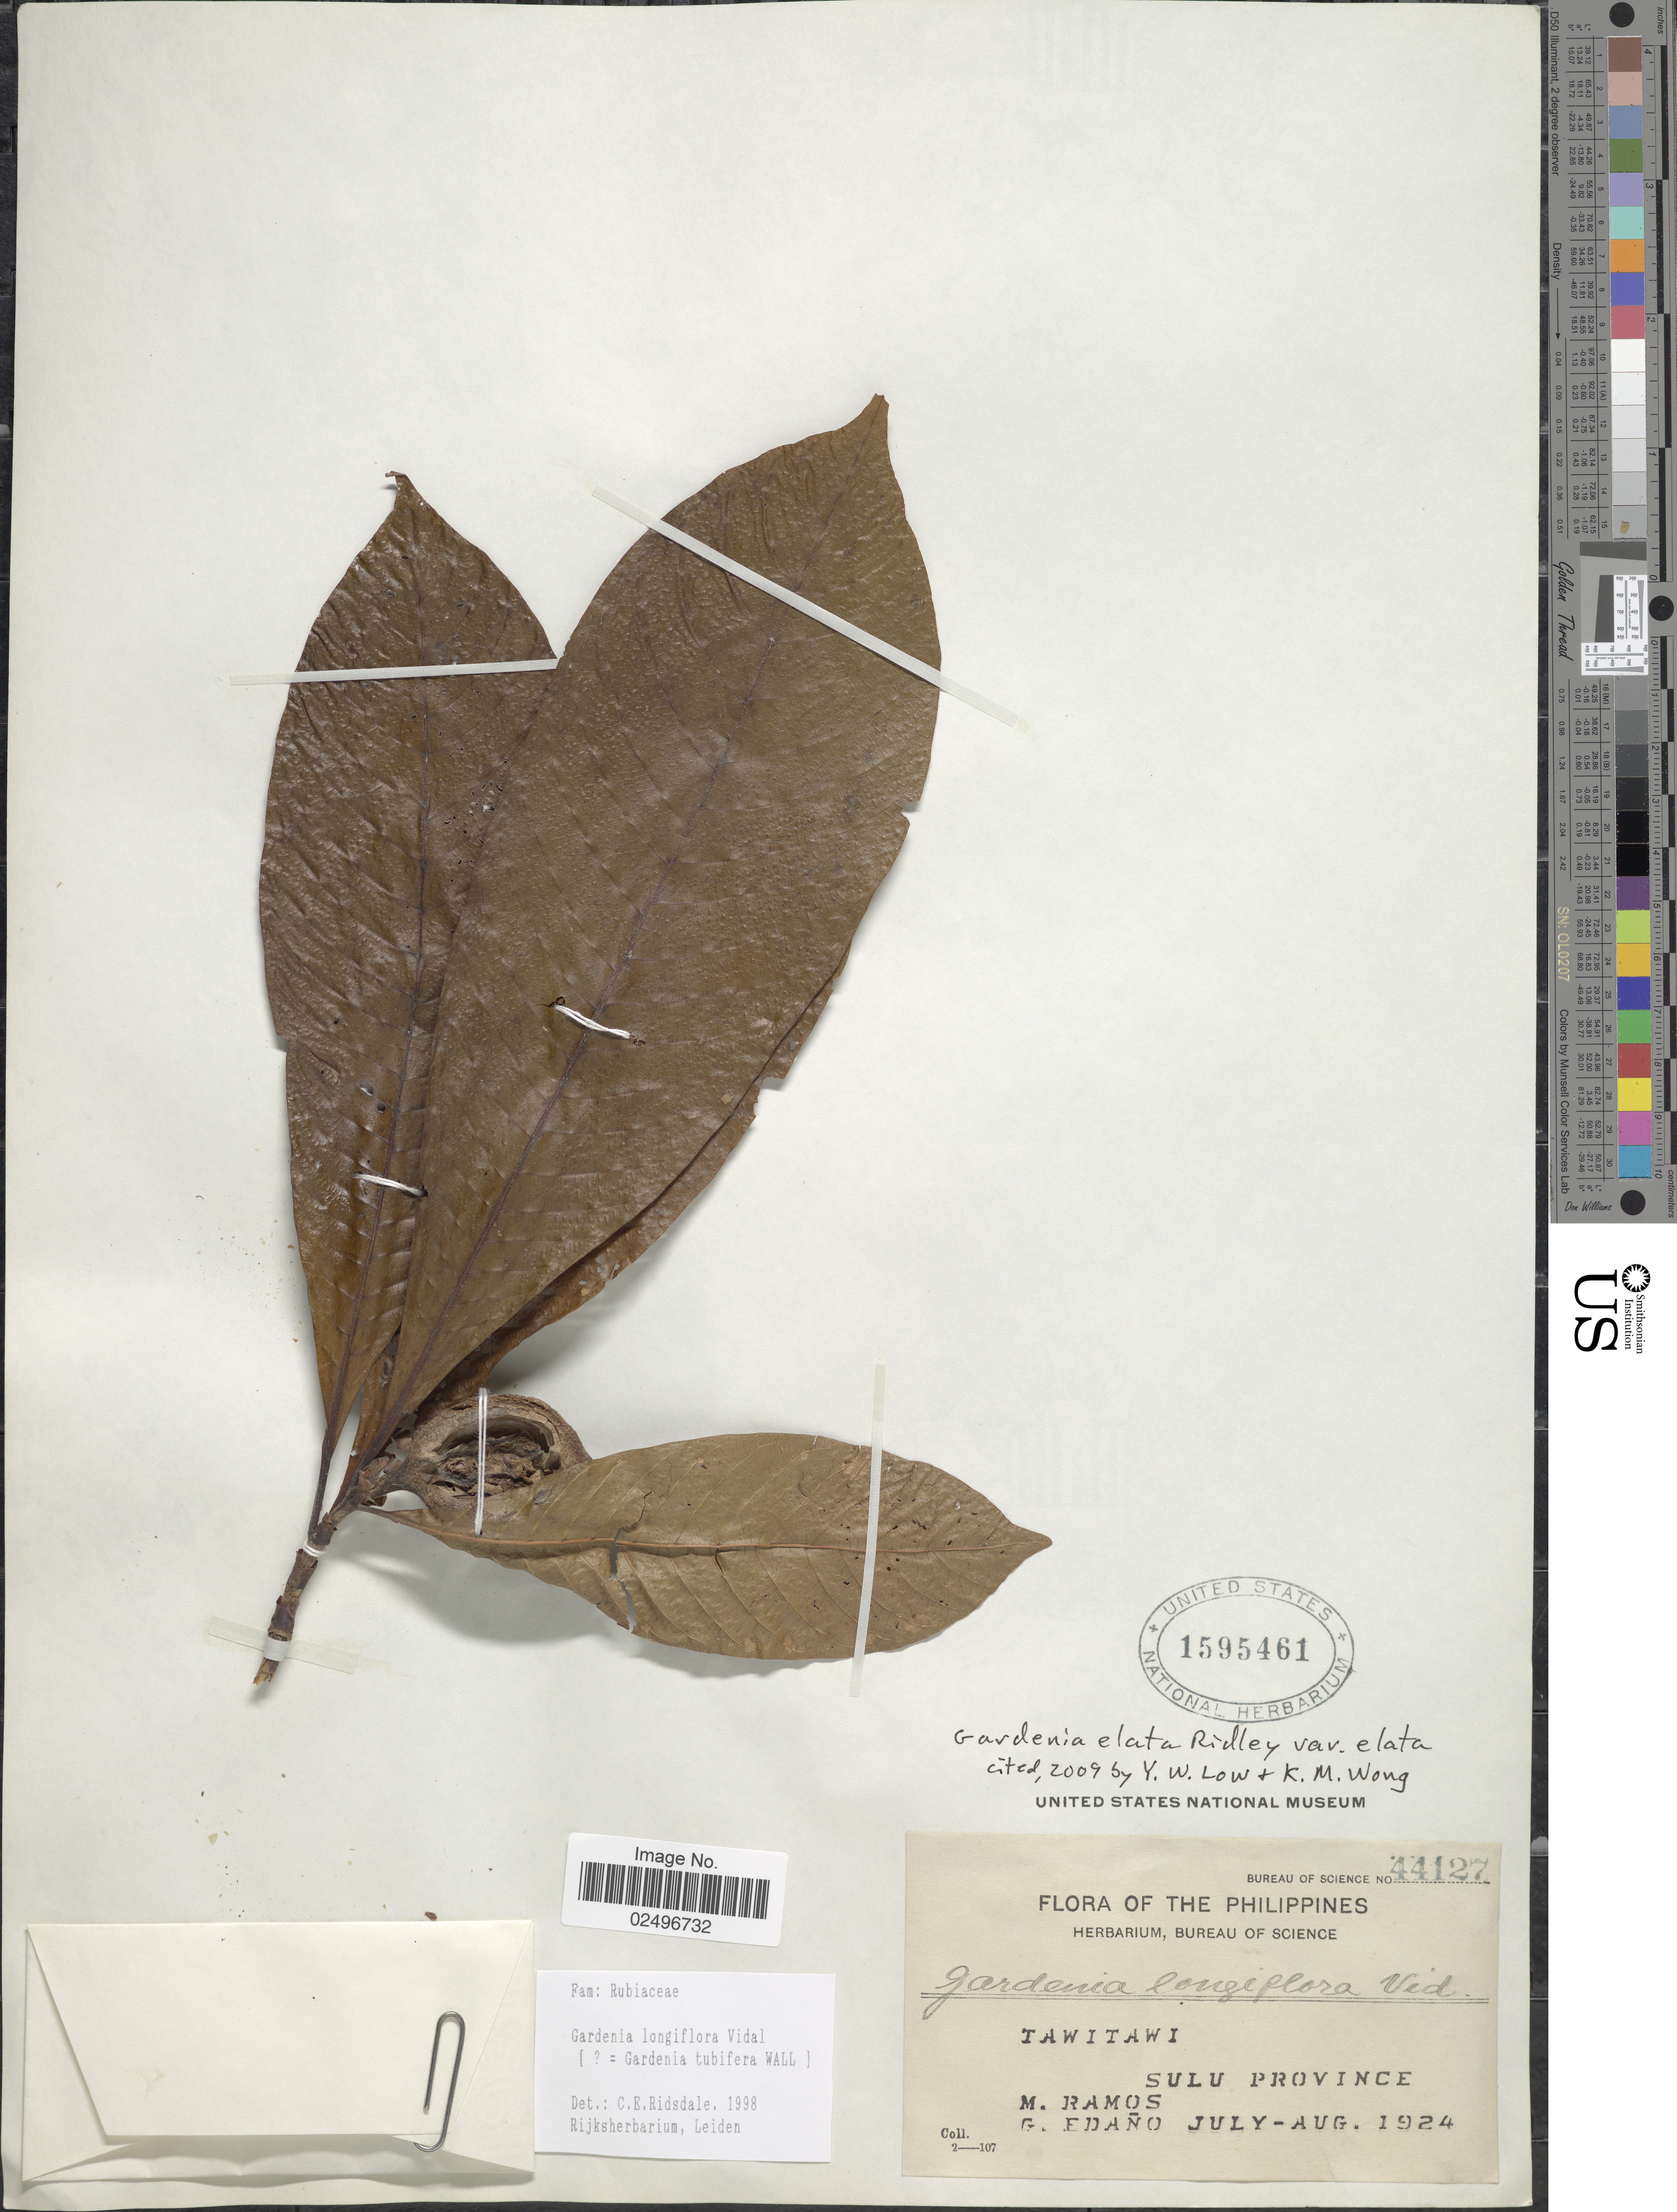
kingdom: Plantae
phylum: Tracheophyta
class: Magnoliopsida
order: Gentianales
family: Rubiaceae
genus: Gardenia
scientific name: Gardenia elata var. elata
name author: Ridl.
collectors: M. Ramos & G. Edaño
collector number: Burwau of Science 44127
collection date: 1924-07/1924-08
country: Philippines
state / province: Muslim Mindanao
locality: Tawitawi. Sulu Province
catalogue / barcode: US 1595461